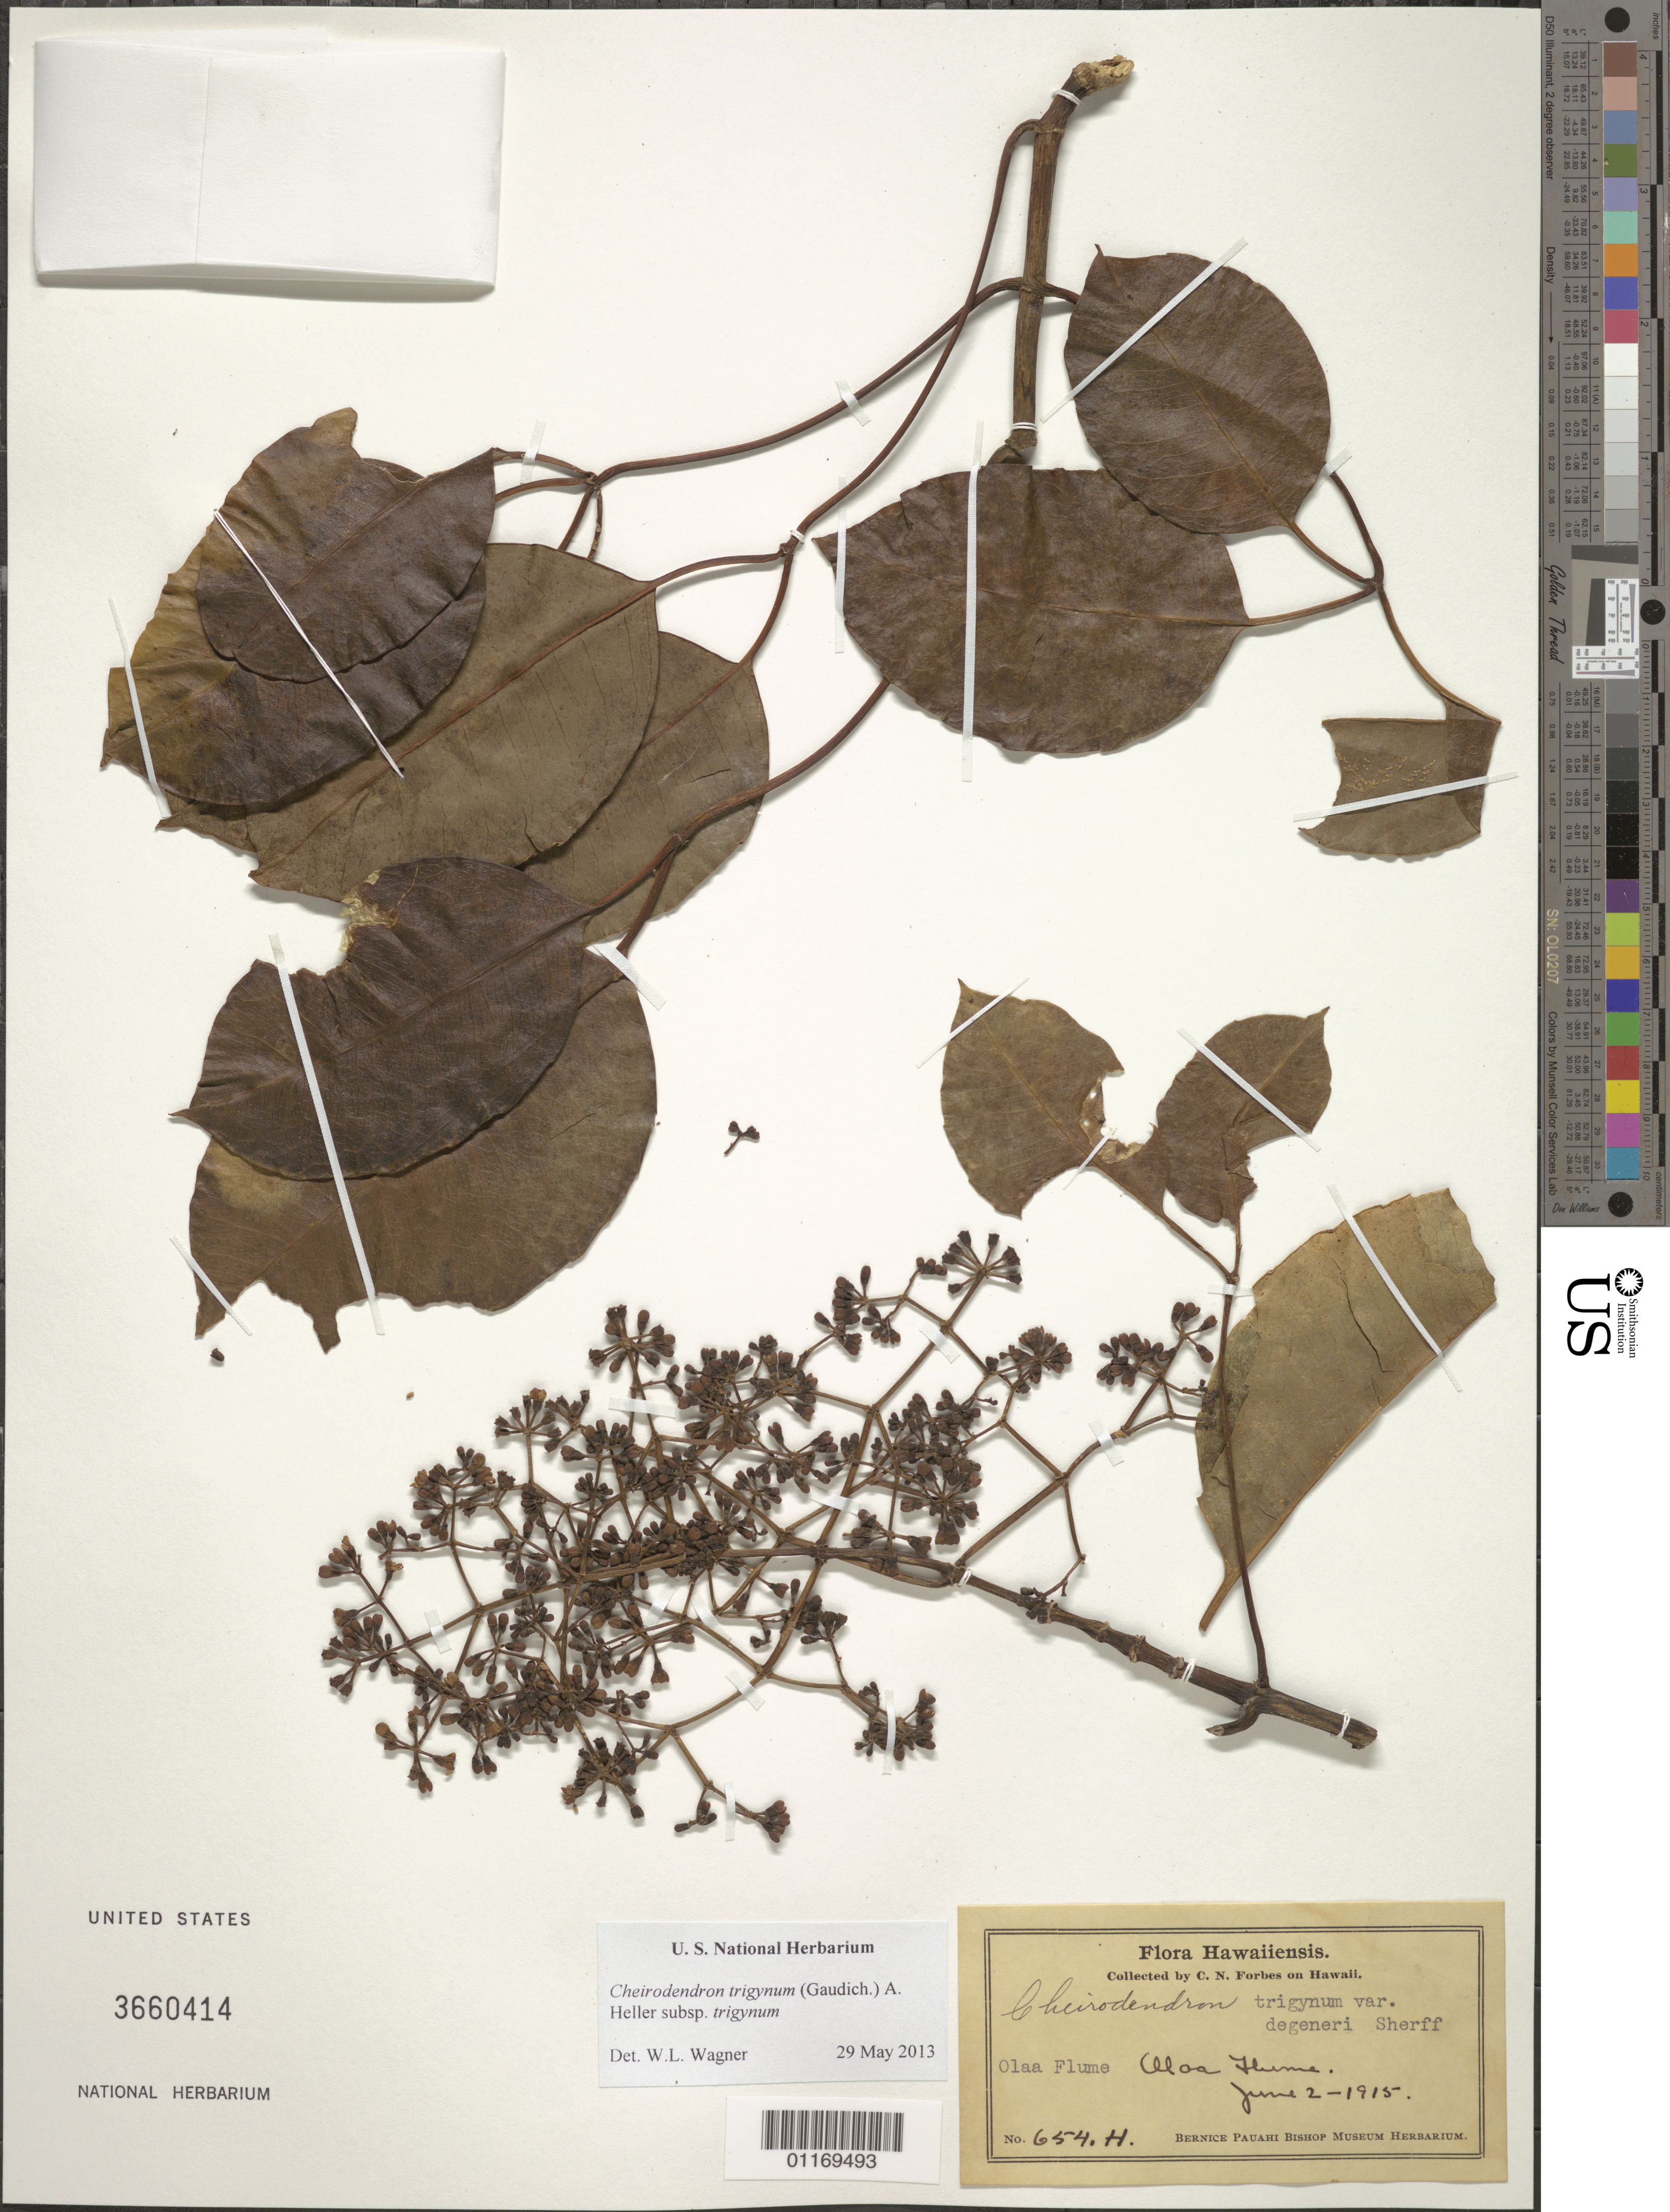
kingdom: Plantae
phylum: Tracheophyta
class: Magnoliopsida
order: Apiales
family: Araliaceae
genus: Cheirodendron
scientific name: Cheirodendron trigynum subsp. trigynum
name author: (Gaudich.) A. Heller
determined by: Wagner, W. L., (BOT), Smithsonian Institution - National Museum of Natural History (UNITED STATES)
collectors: C. N. Forbes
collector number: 654.H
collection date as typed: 2 Jun 1915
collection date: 1915-06-02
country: United States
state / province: Hawaii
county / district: Hawaii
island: Hawaii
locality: Olaa Flume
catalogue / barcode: US 3660414